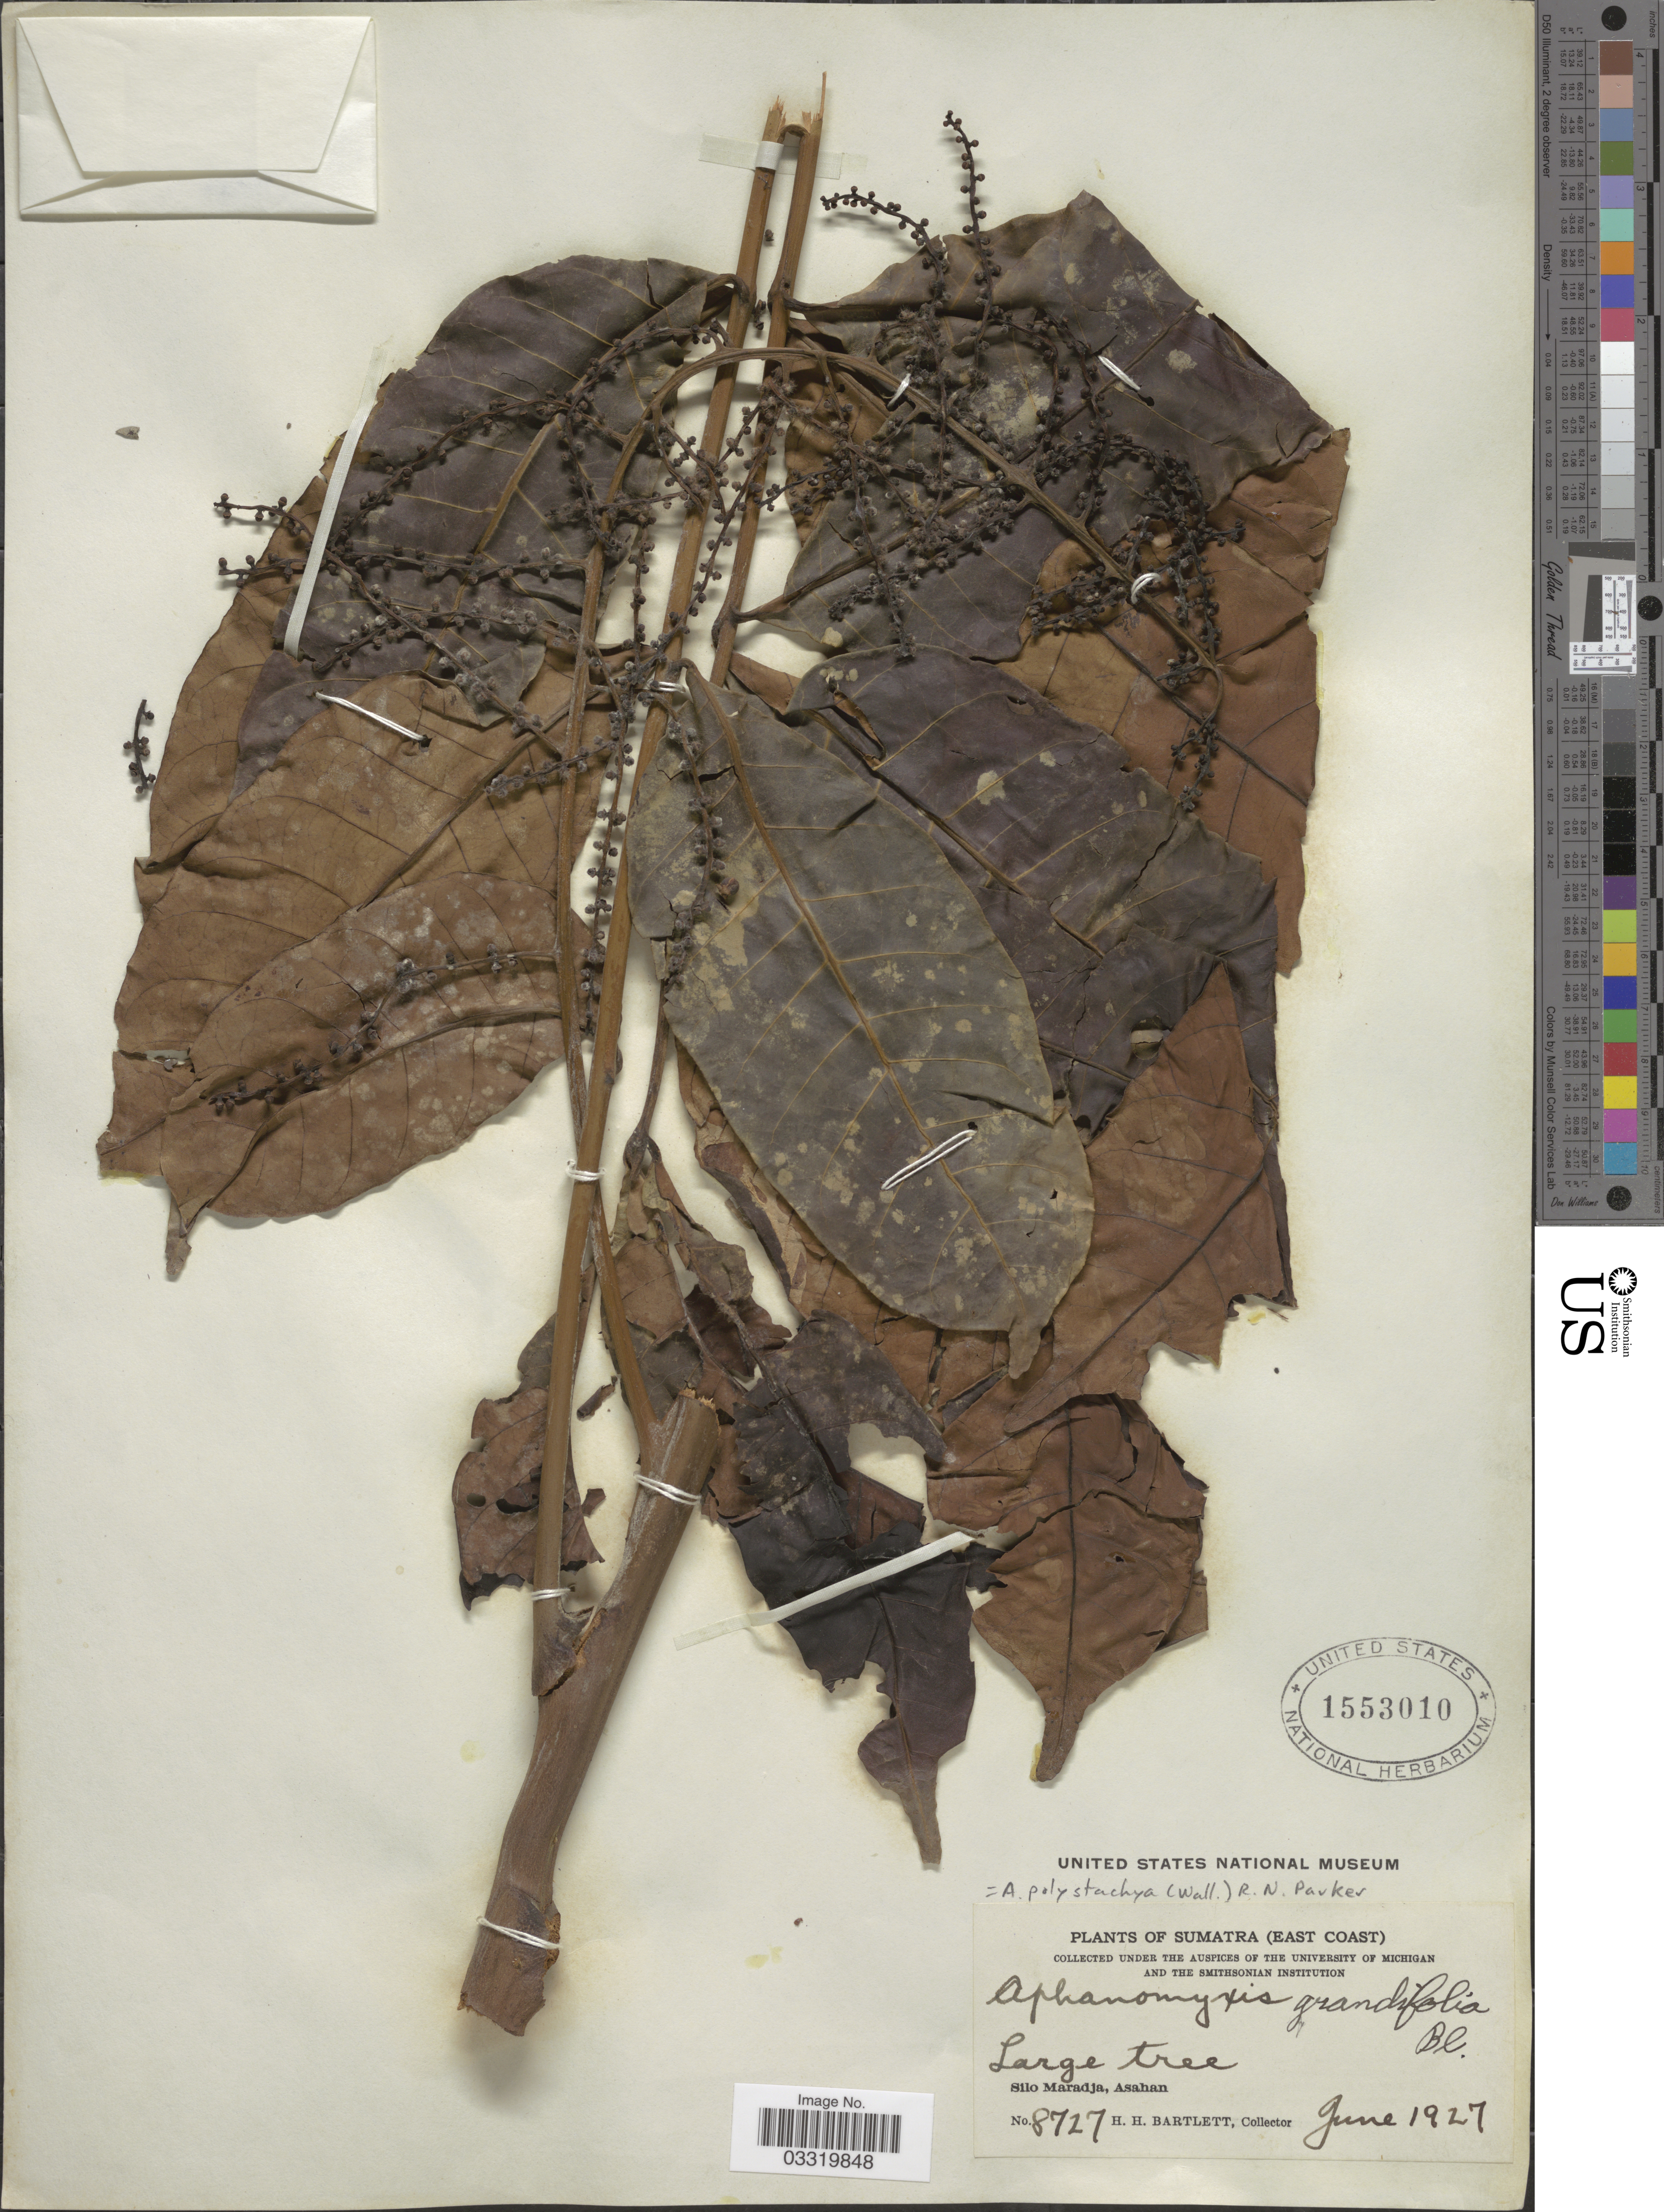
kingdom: Plantae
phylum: Tracheophyta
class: Magnoliopsida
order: Sapindales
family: Meliaceae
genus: Aphanamixis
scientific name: Aphanamixis polystachya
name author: (Wall.) R. Parker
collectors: H. H. Bartlett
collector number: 8727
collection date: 1927-06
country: Indonesia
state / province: Sumatra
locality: (East Coast), Silo Maradja, Asahan.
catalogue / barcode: US 1553010